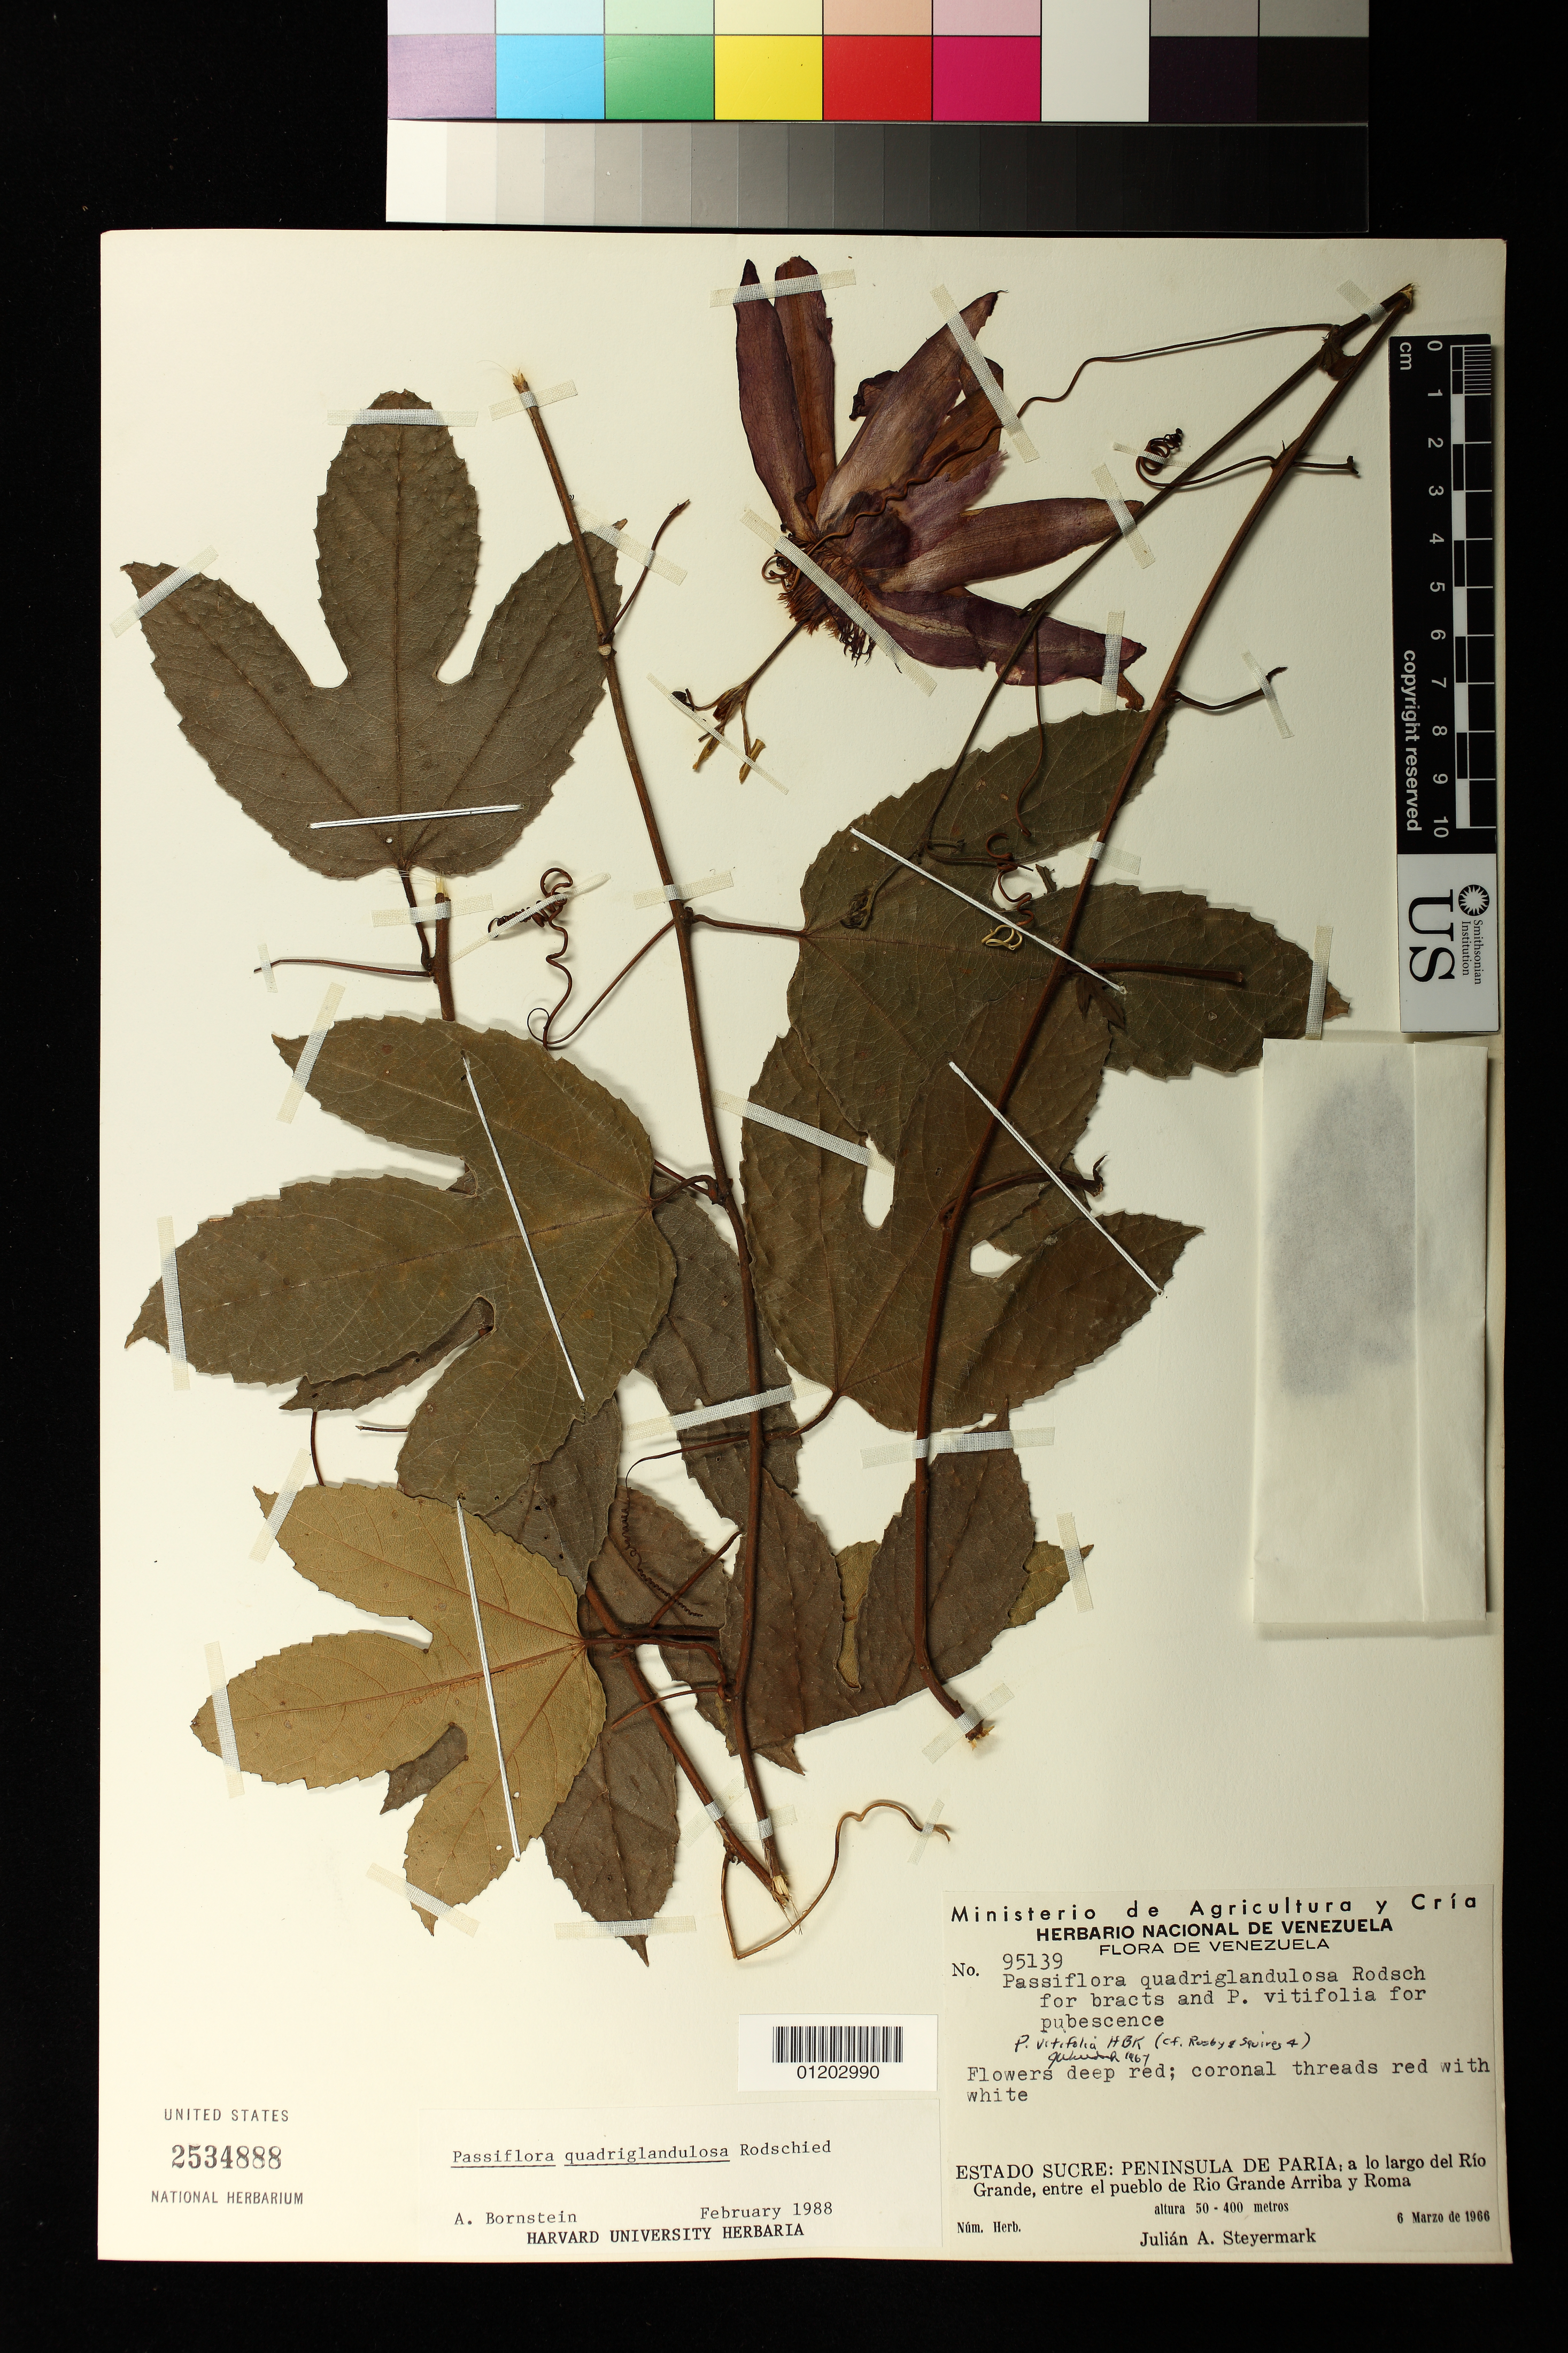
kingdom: Plantae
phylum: Tracheophyta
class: Magnoliopsida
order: Malpighiales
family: Passifloraceae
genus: Passiflora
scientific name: Passiflora quadriglandulosa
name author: Rodschied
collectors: J. Steyermark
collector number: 95139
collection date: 1966-03-06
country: Venezuela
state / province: Sucre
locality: A lo largo del Rio Grande, entre el pueblo de Rio Grande Arriba y Roma, Peninsula de Paria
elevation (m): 50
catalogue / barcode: US 2534888